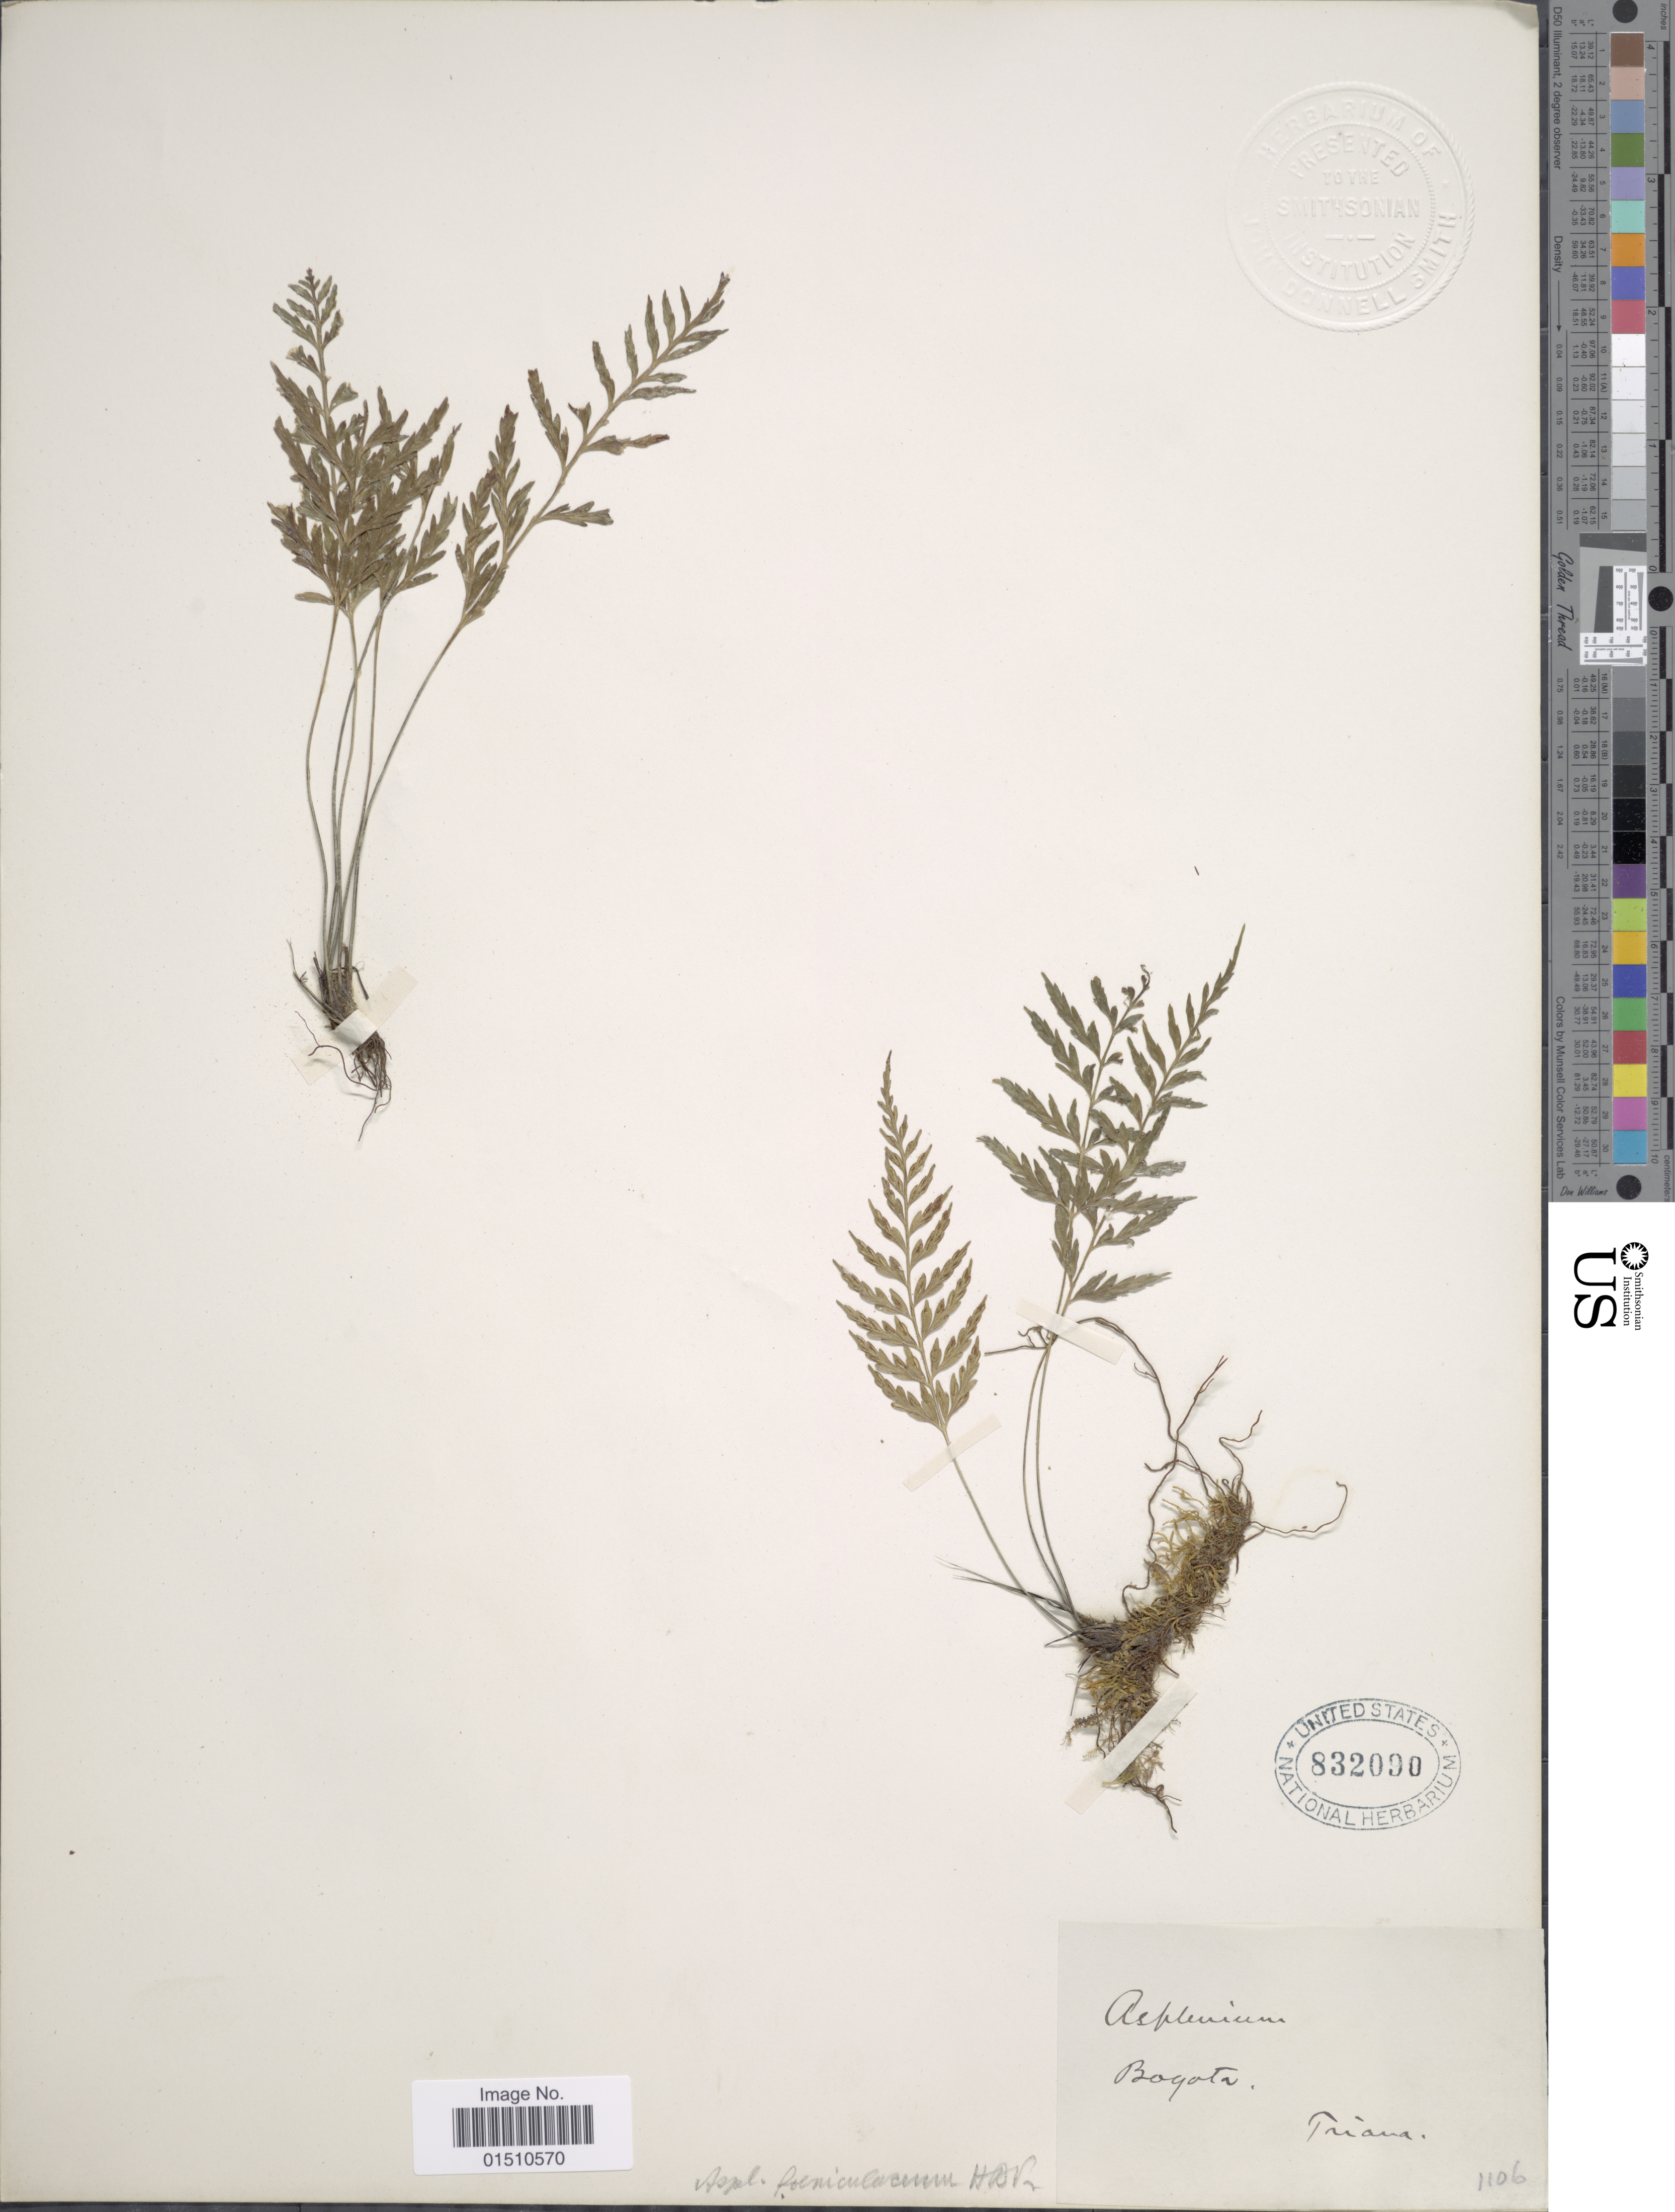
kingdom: Plantae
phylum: Tracheophyta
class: Polypodiopsida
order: Polypodiales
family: Aspleniaceae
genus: Asplenium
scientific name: Asplenium cuspidatum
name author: Lam.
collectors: Triana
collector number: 1106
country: Colombia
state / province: Bogota D.C.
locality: Bogota.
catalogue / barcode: US 832090